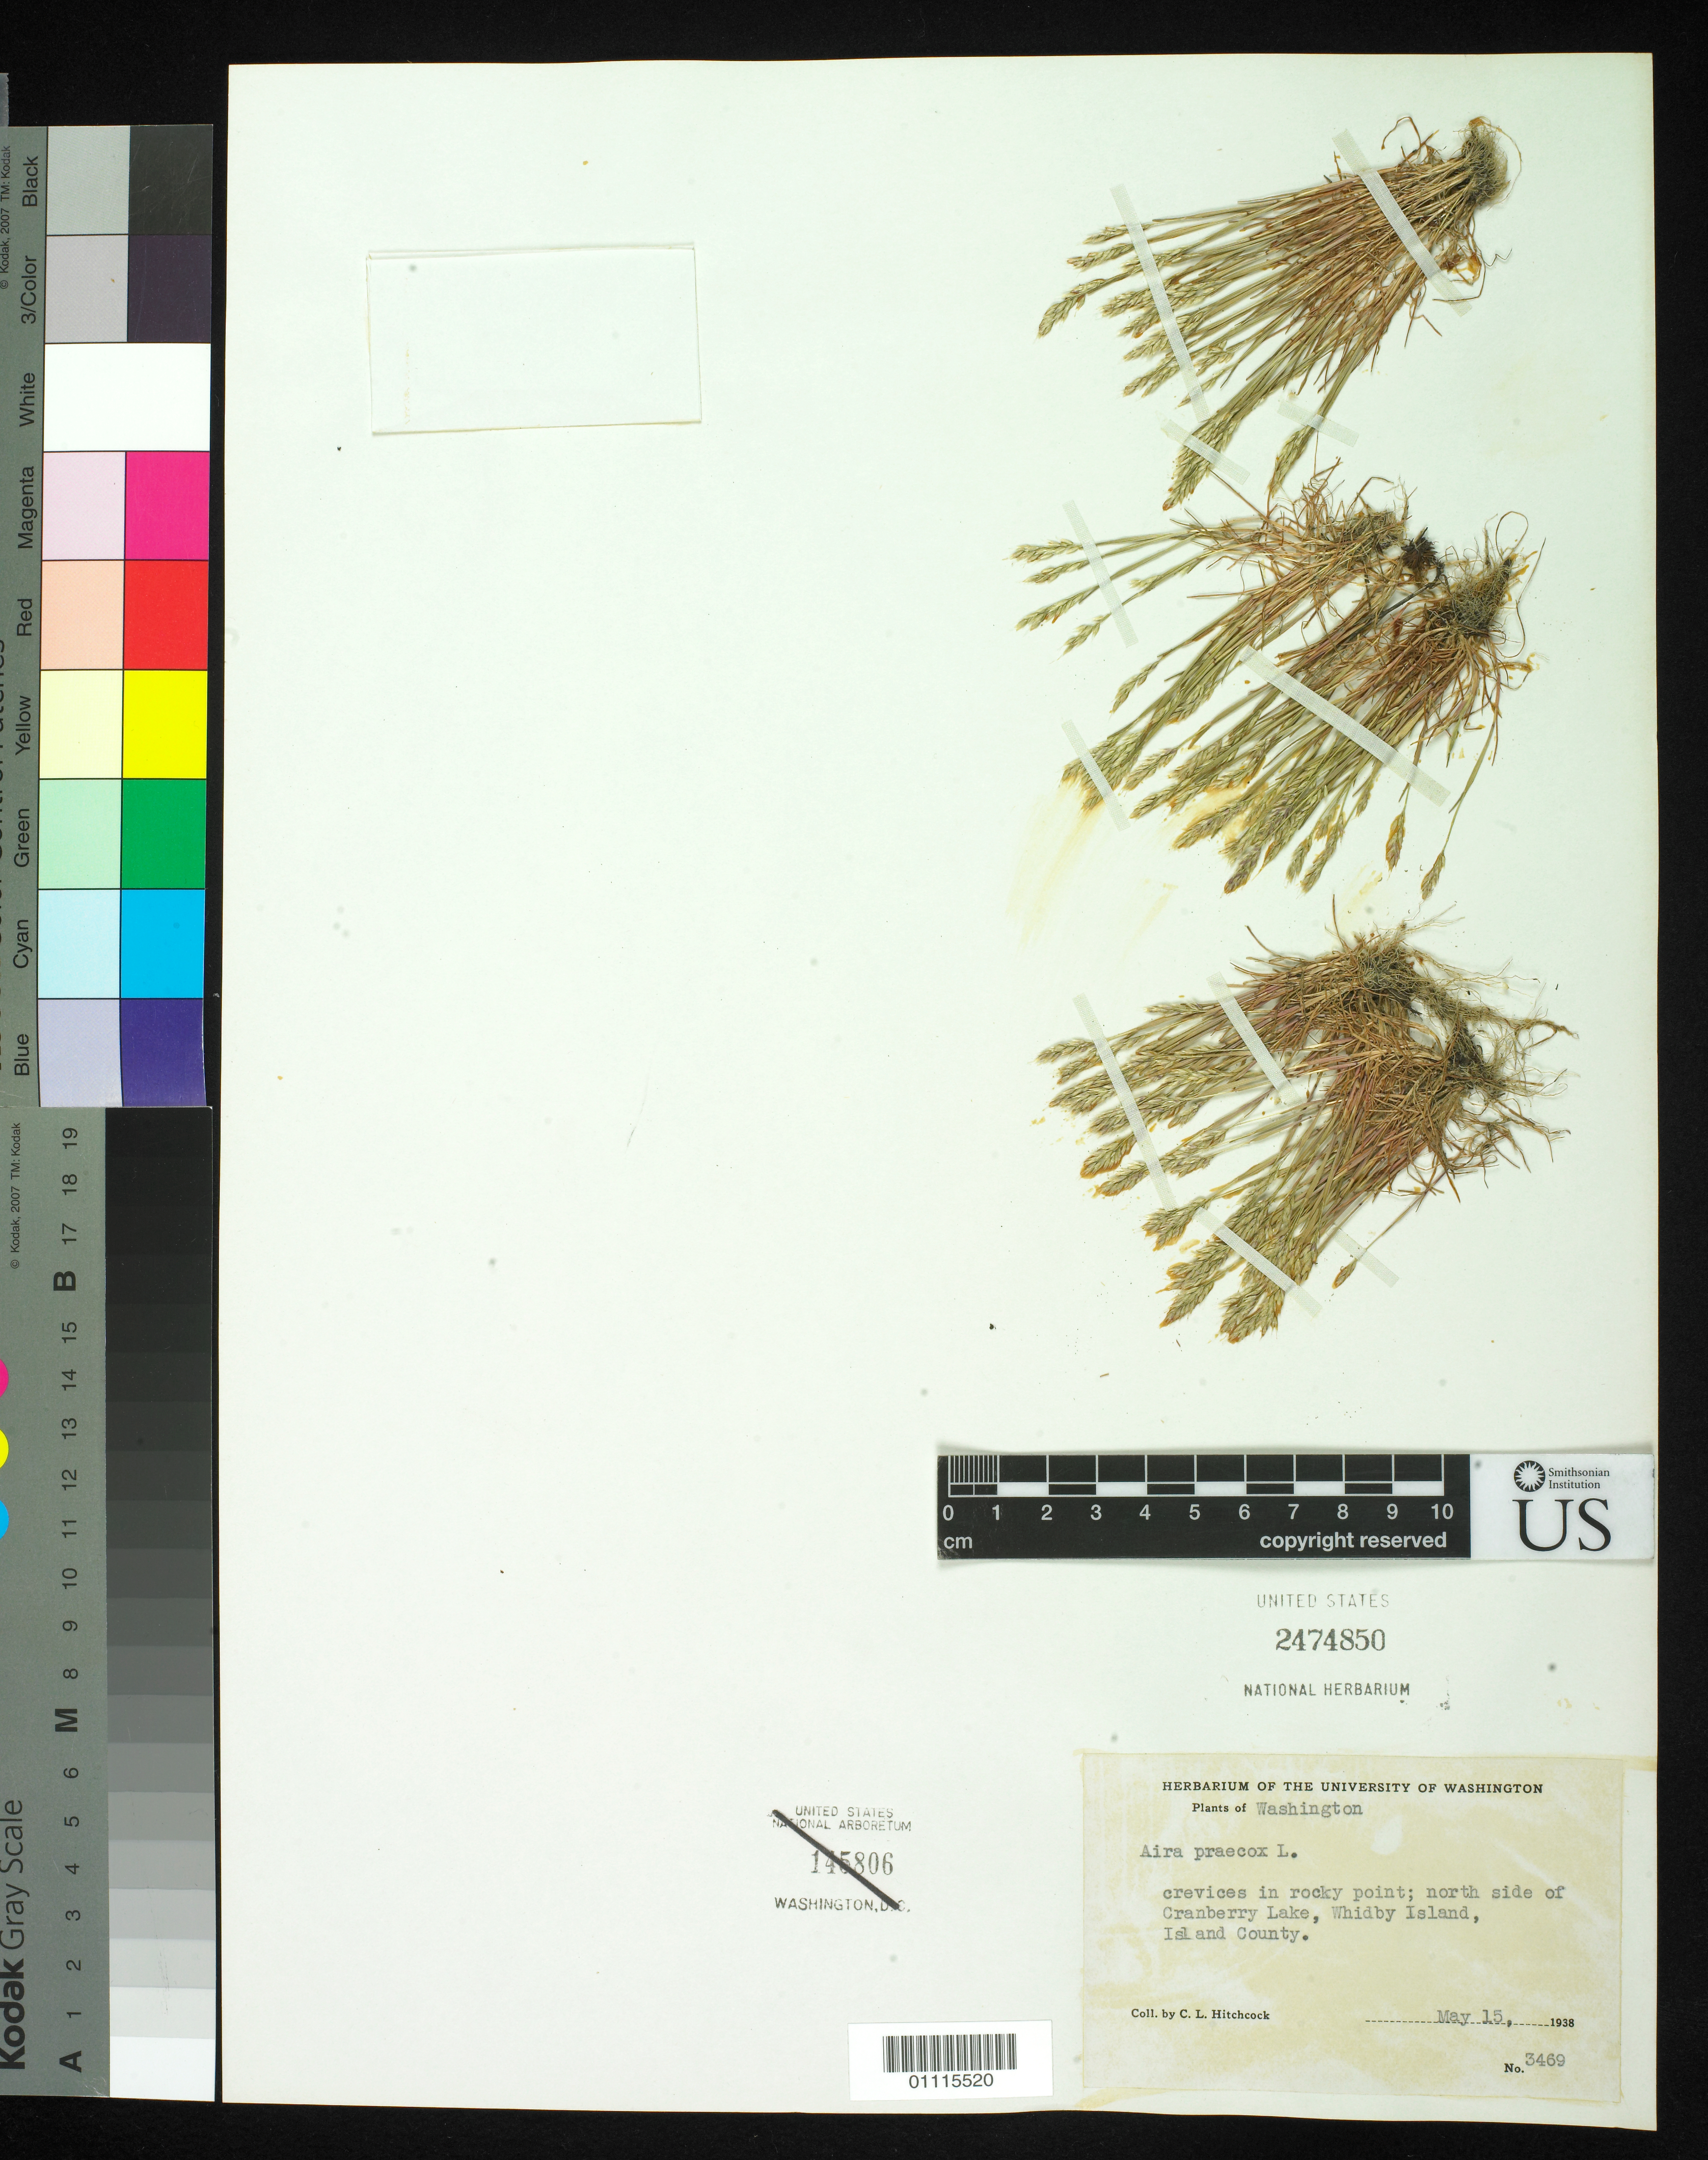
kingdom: Plantae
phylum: Tracheophyta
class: Liliopsida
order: Poales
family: Poaceae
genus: Aira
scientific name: Aira praecox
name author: L.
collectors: C. L. Hitchcock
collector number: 3469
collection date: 1938-05-15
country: United States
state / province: Washington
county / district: Island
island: Whidbey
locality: North side of Cranberry Lake.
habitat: Crevices in rocky point.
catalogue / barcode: US 2474850